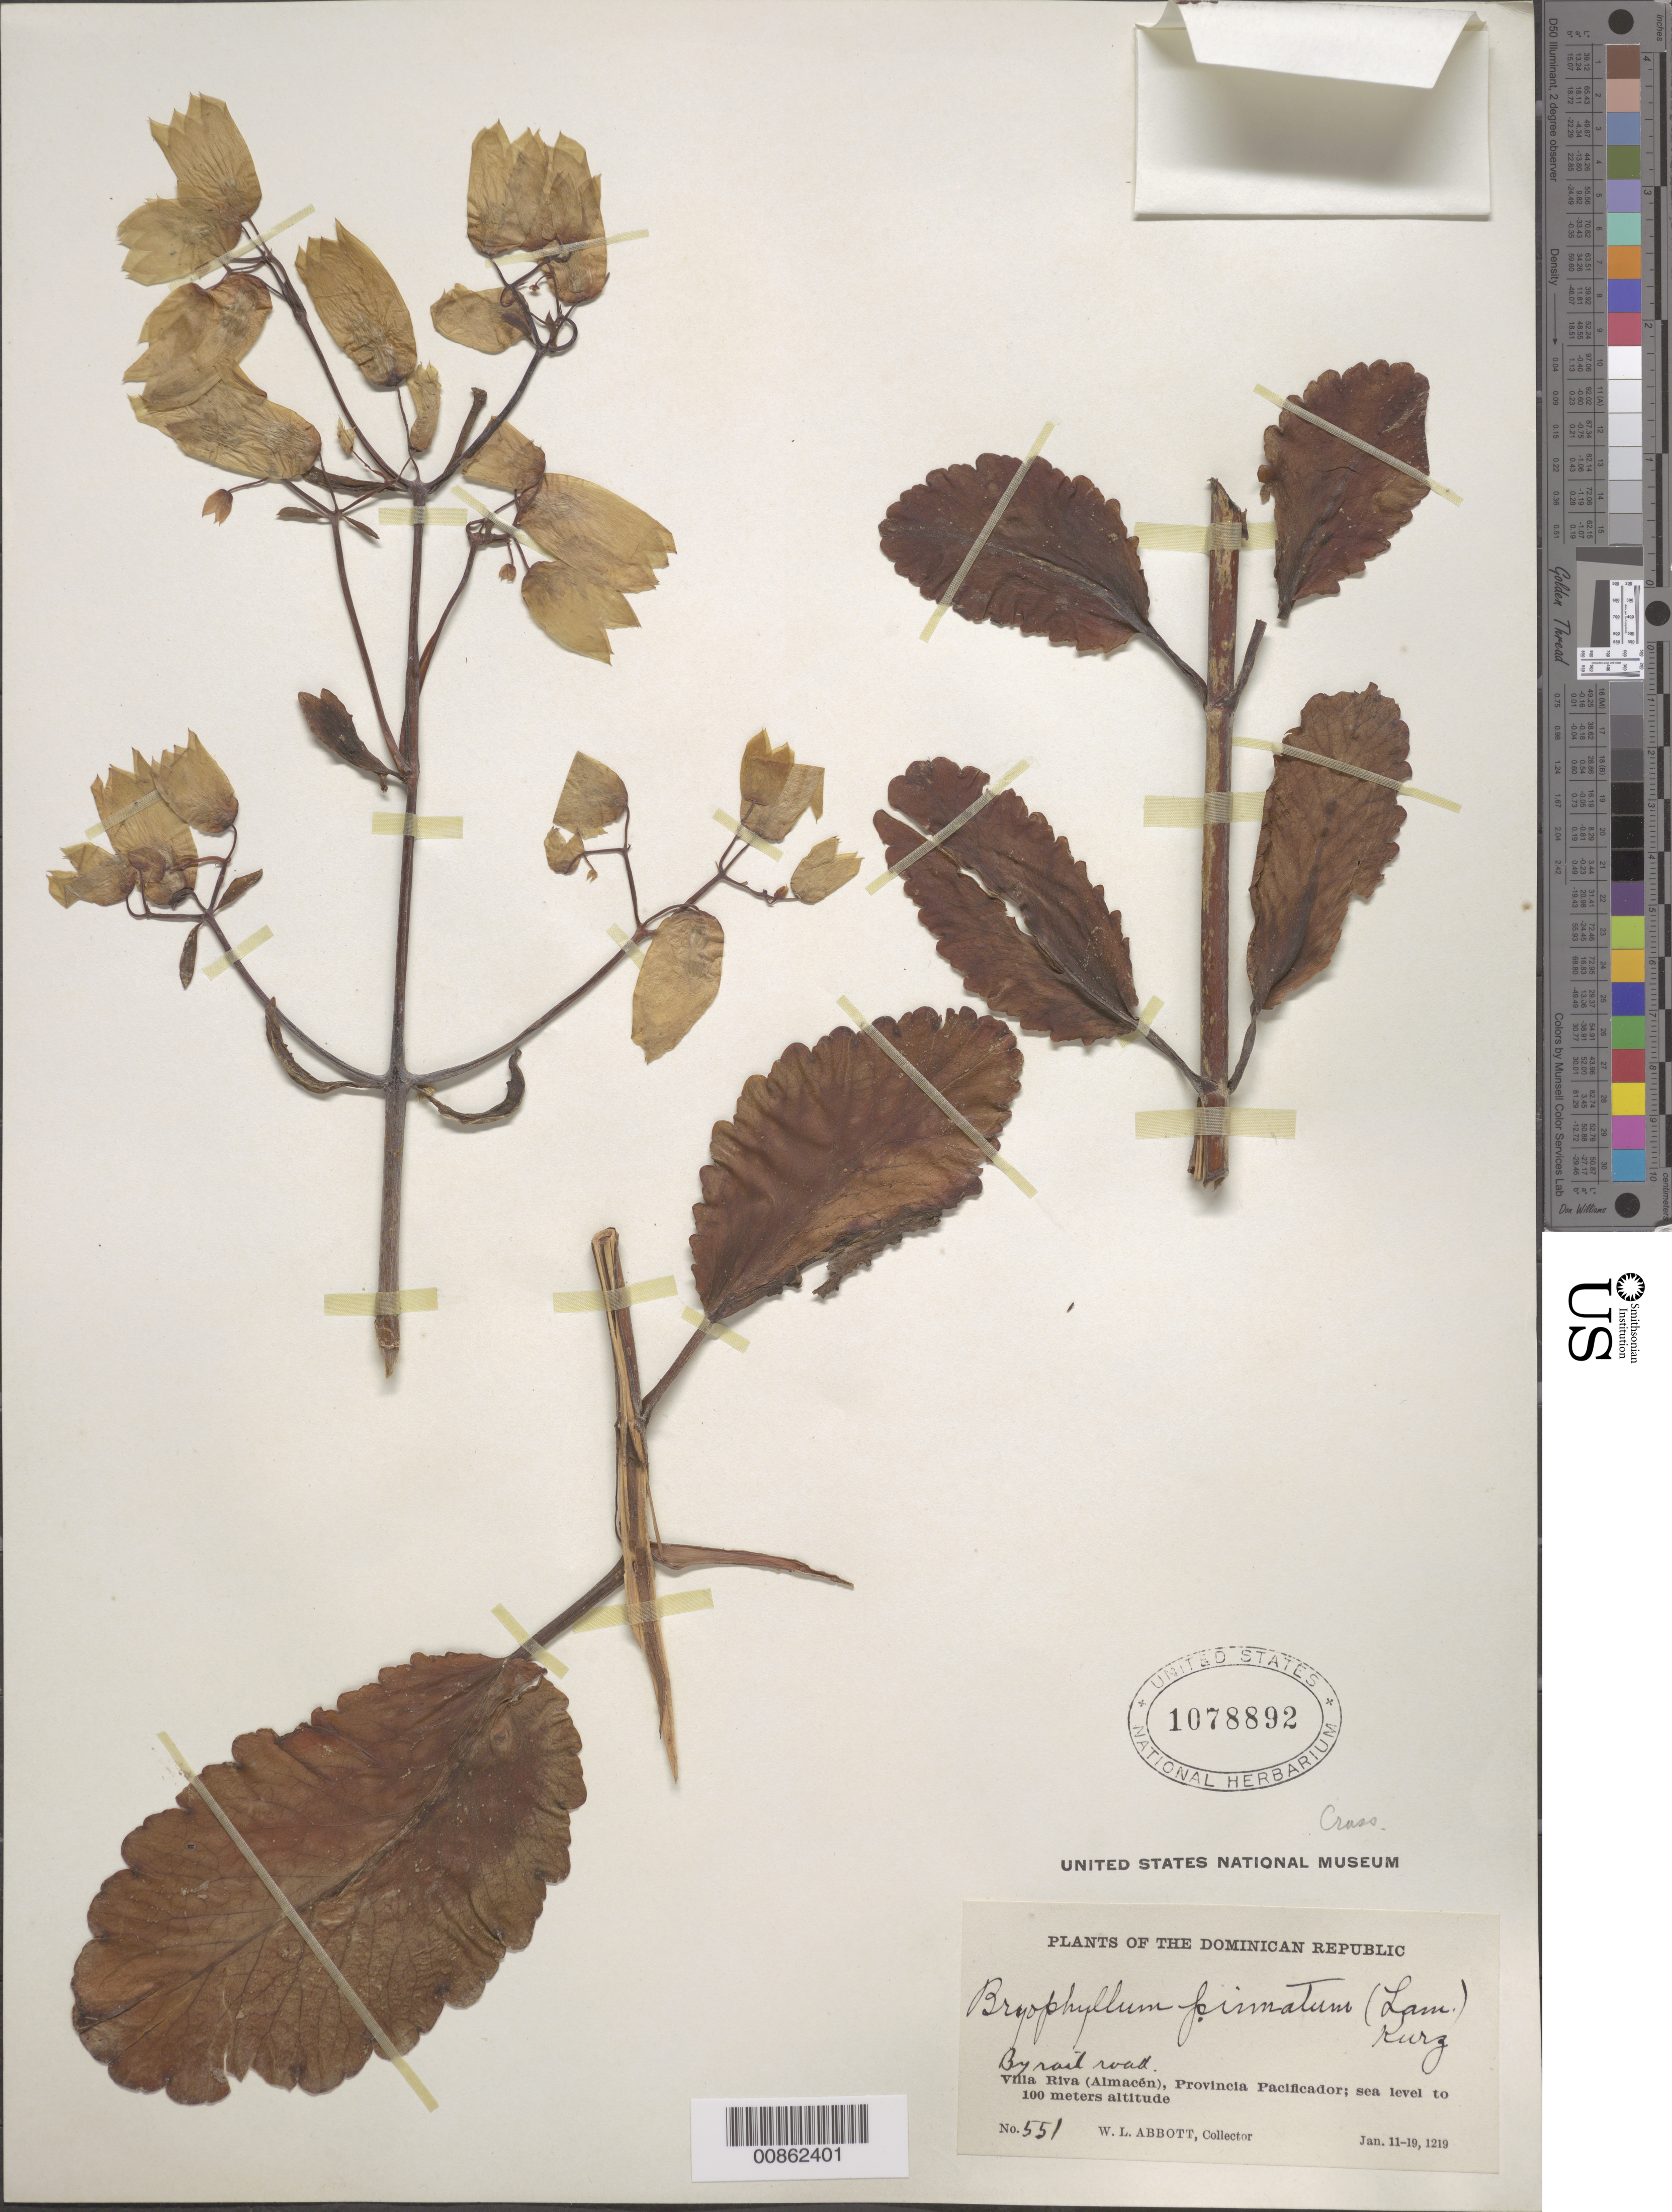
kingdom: Plantae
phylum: Tracheophyta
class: Magnoliopsida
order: Saxifragales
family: Crassulaceae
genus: Kalanchoe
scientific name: Kalanchoe pinnata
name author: (Lam.) Pers.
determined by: Strong, Mark T., (BOT), Smithsonian Institution - National Museum of Natural History (UNITED STATES)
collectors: W. L. Abbott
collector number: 551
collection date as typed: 11 Jan 1921 to 19 Jan 1921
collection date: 1921-01-11/1921-01-19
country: Dominican Republic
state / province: Duarte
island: Hispaniola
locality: Villa Riva (Almacén), Provincia Pacificador (obsolete).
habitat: By rail road.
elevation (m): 0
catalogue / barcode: US 1078892